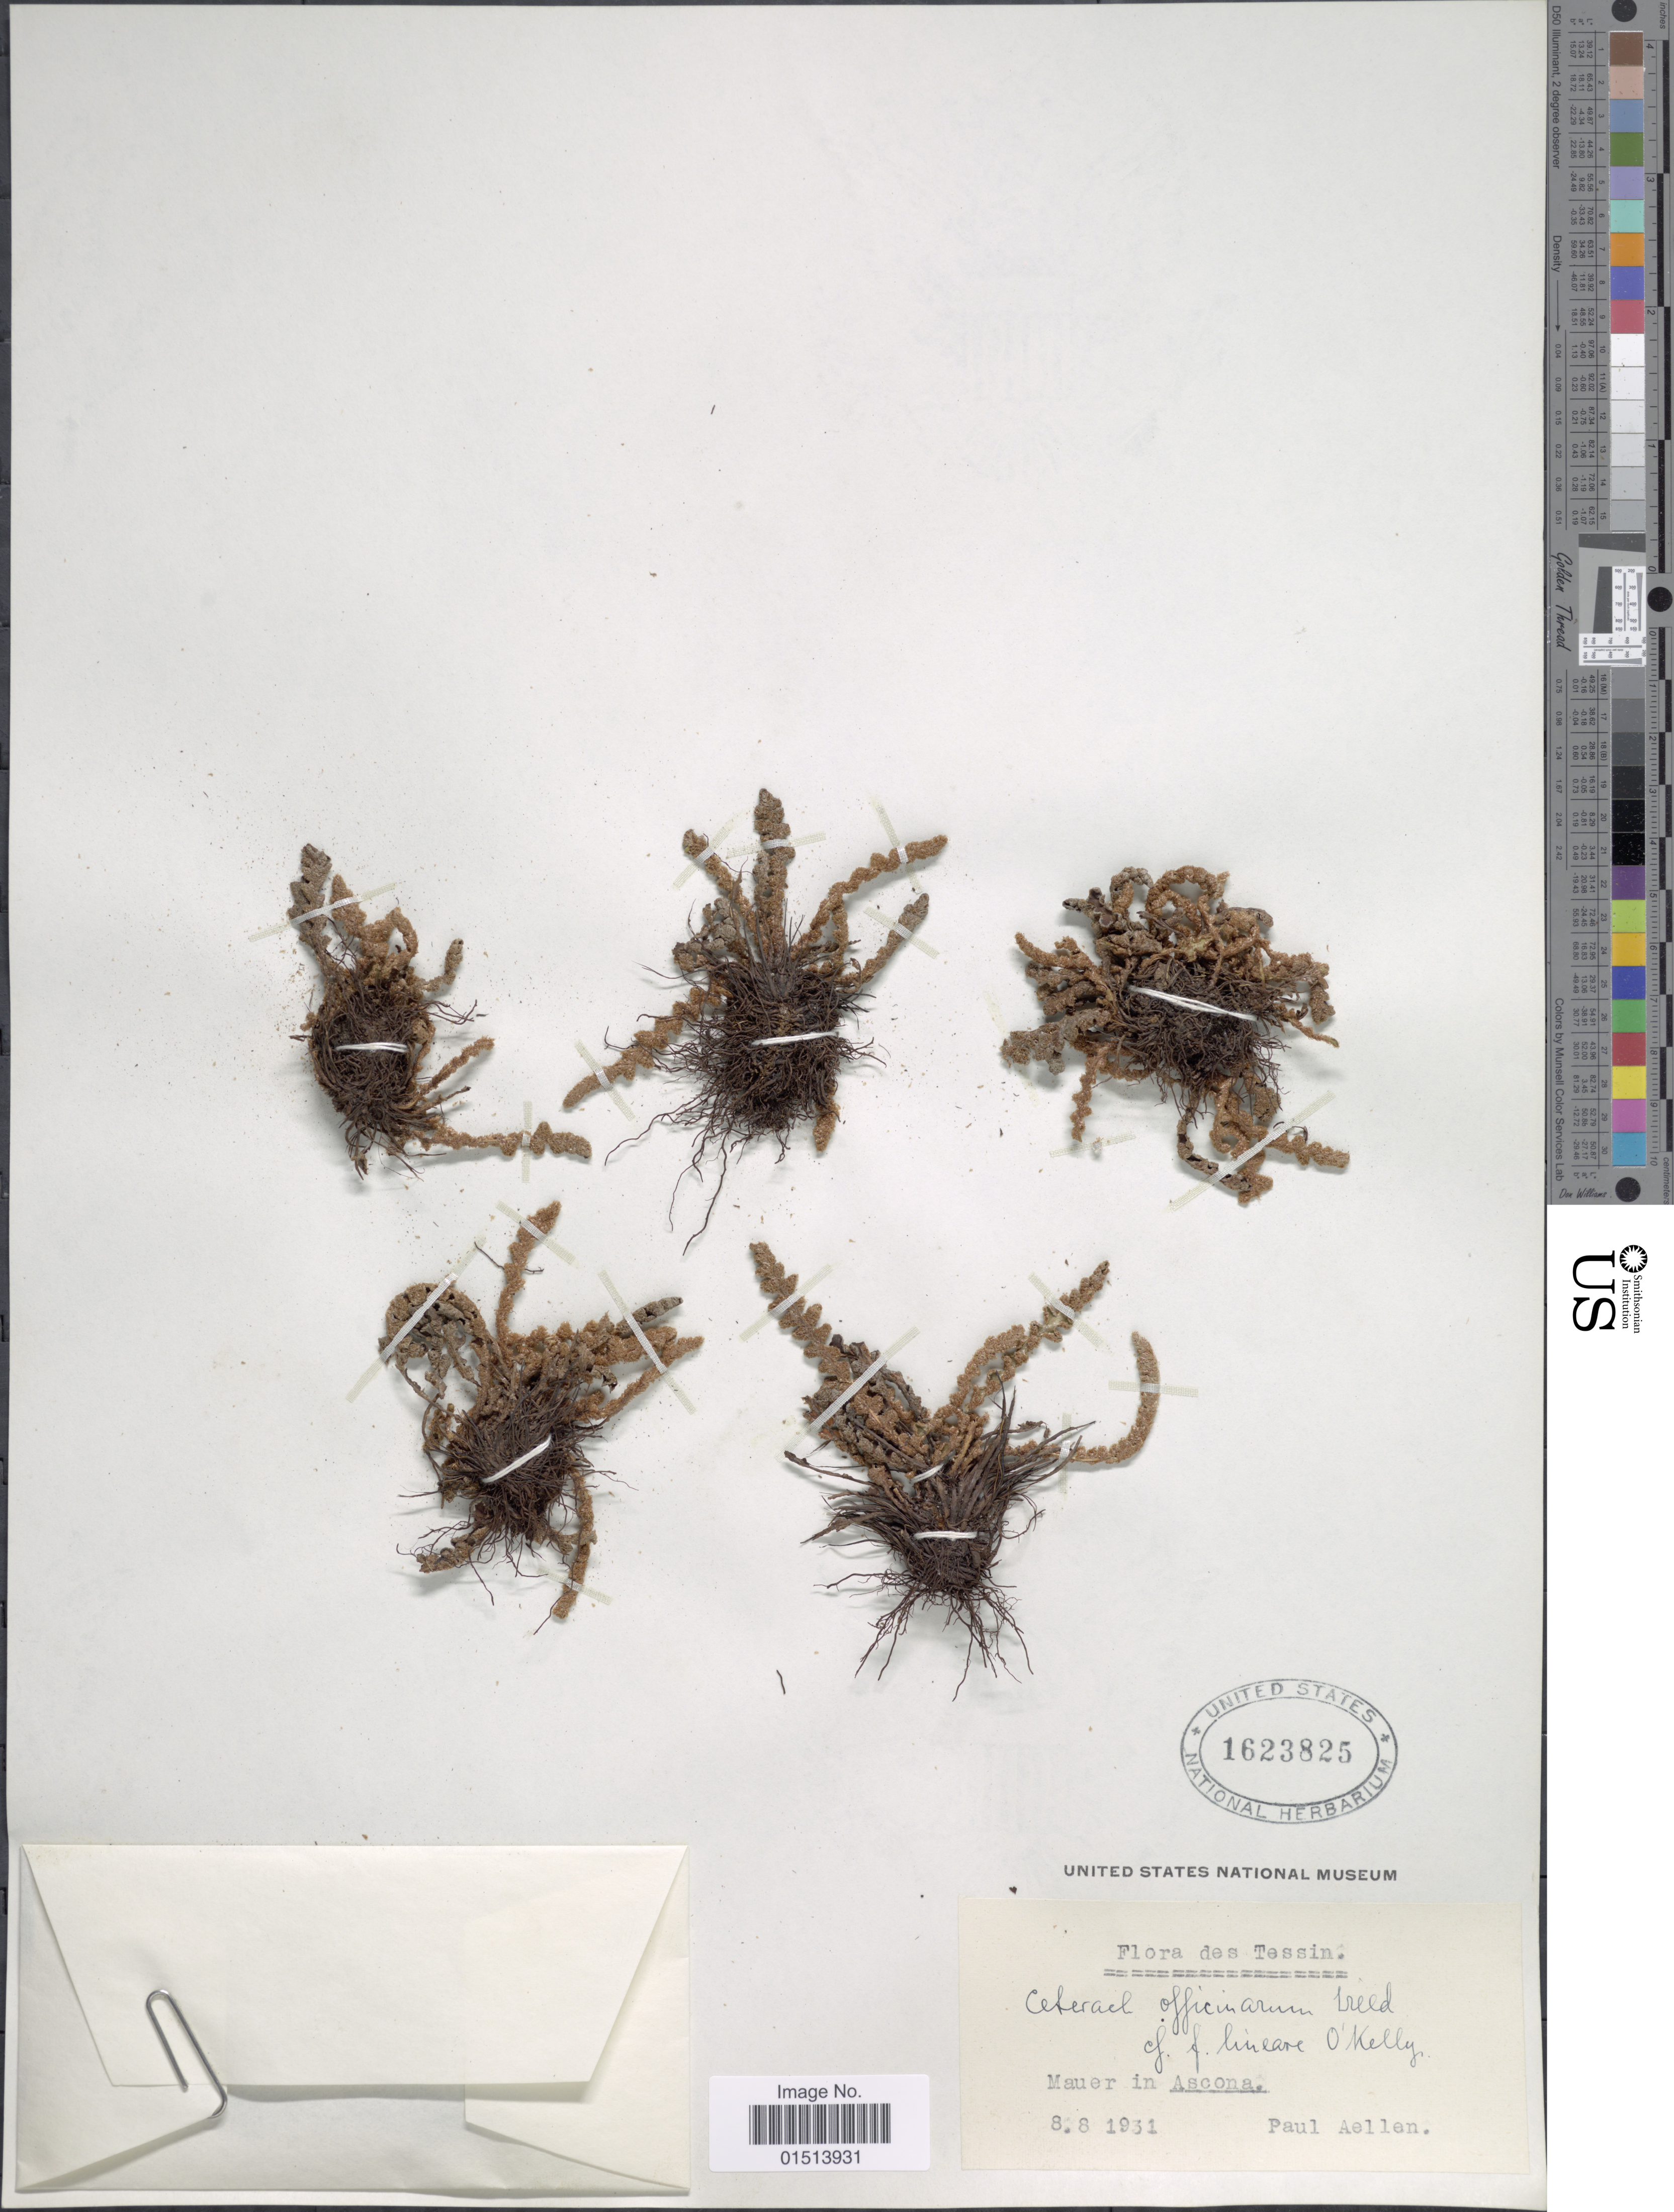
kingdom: Plantae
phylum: Tracheophyta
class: Polypodiopsida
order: Polypodiales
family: Aspleniaceae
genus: Asplenium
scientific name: Asplenium officinarum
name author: DC.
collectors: P. Aellen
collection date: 1931-08-08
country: Switzerland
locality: Tessin, Mauer in Ascona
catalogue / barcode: US 1623825